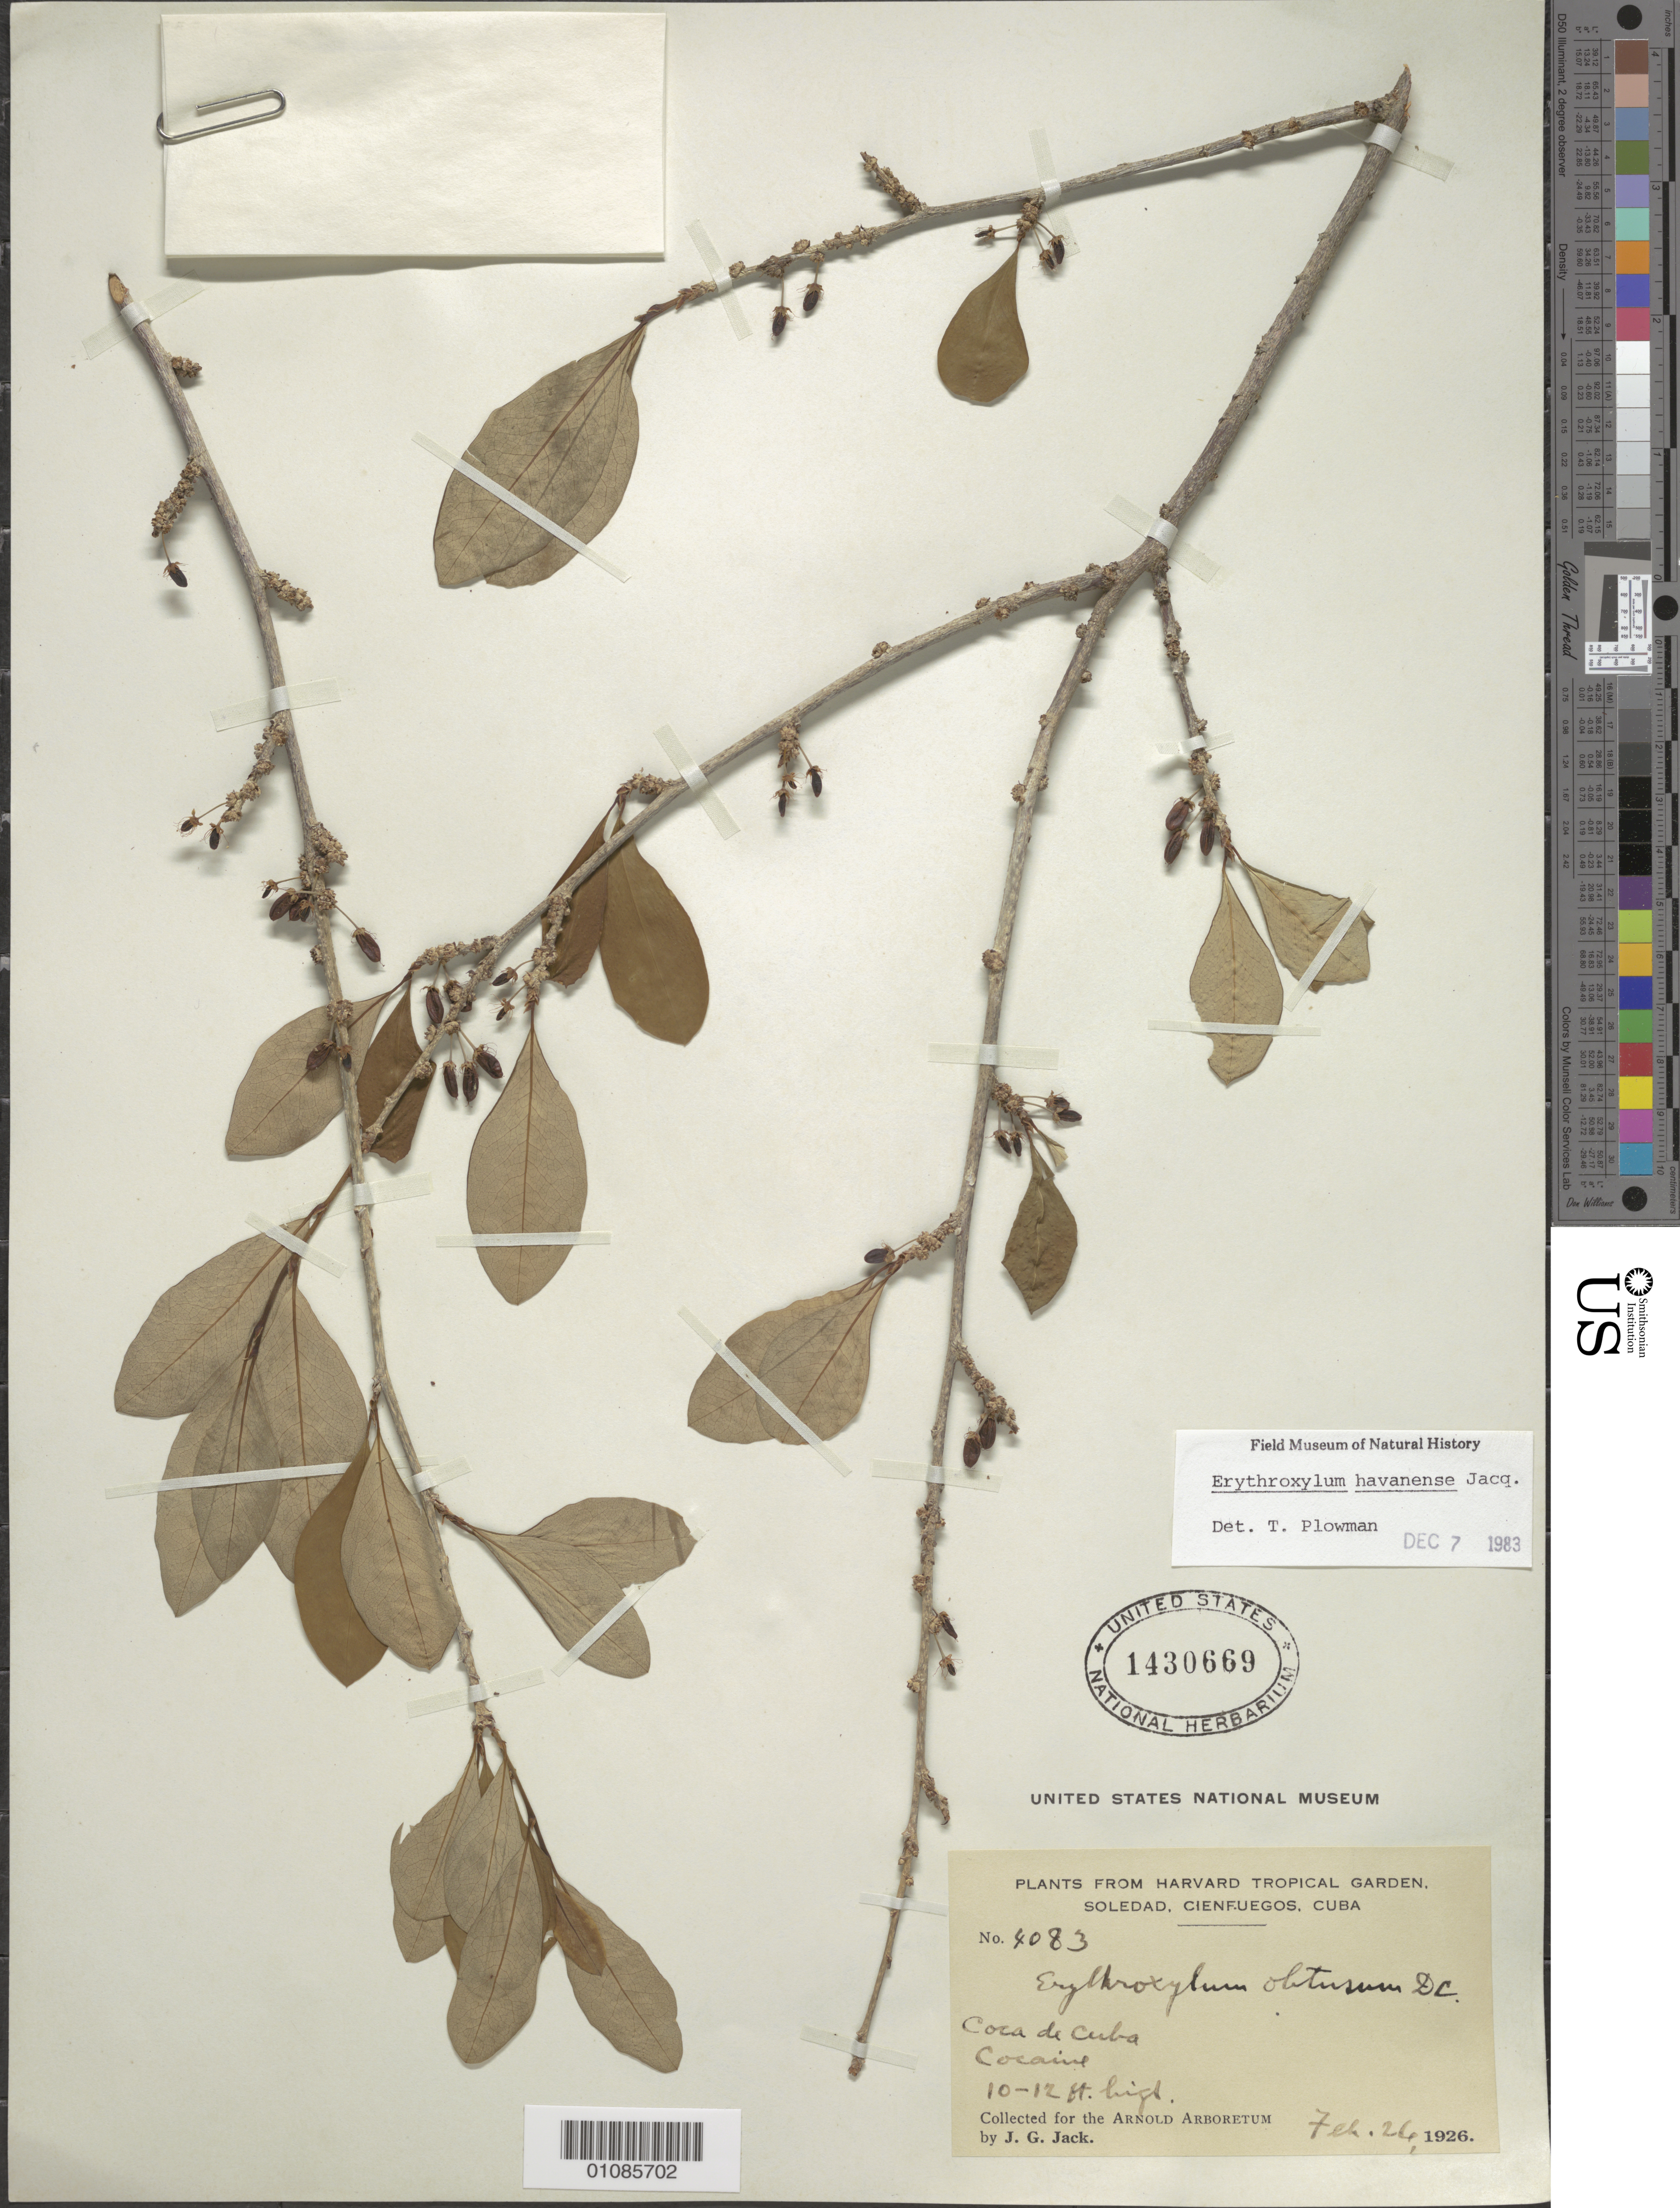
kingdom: Plantae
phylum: Tracheophyta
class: Magnoliopsida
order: Malpighiales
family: Erythroxylaceae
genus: Erythroxylum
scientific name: Erythroxylum havanense var. havanense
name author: Jacq.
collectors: J. G. Jack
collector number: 4083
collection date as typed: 26 Feb 1926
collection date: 1926-02-26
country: Cuba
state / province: Cienfuegos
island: Cuba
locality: Cienfuegos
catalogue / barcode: US 1430669